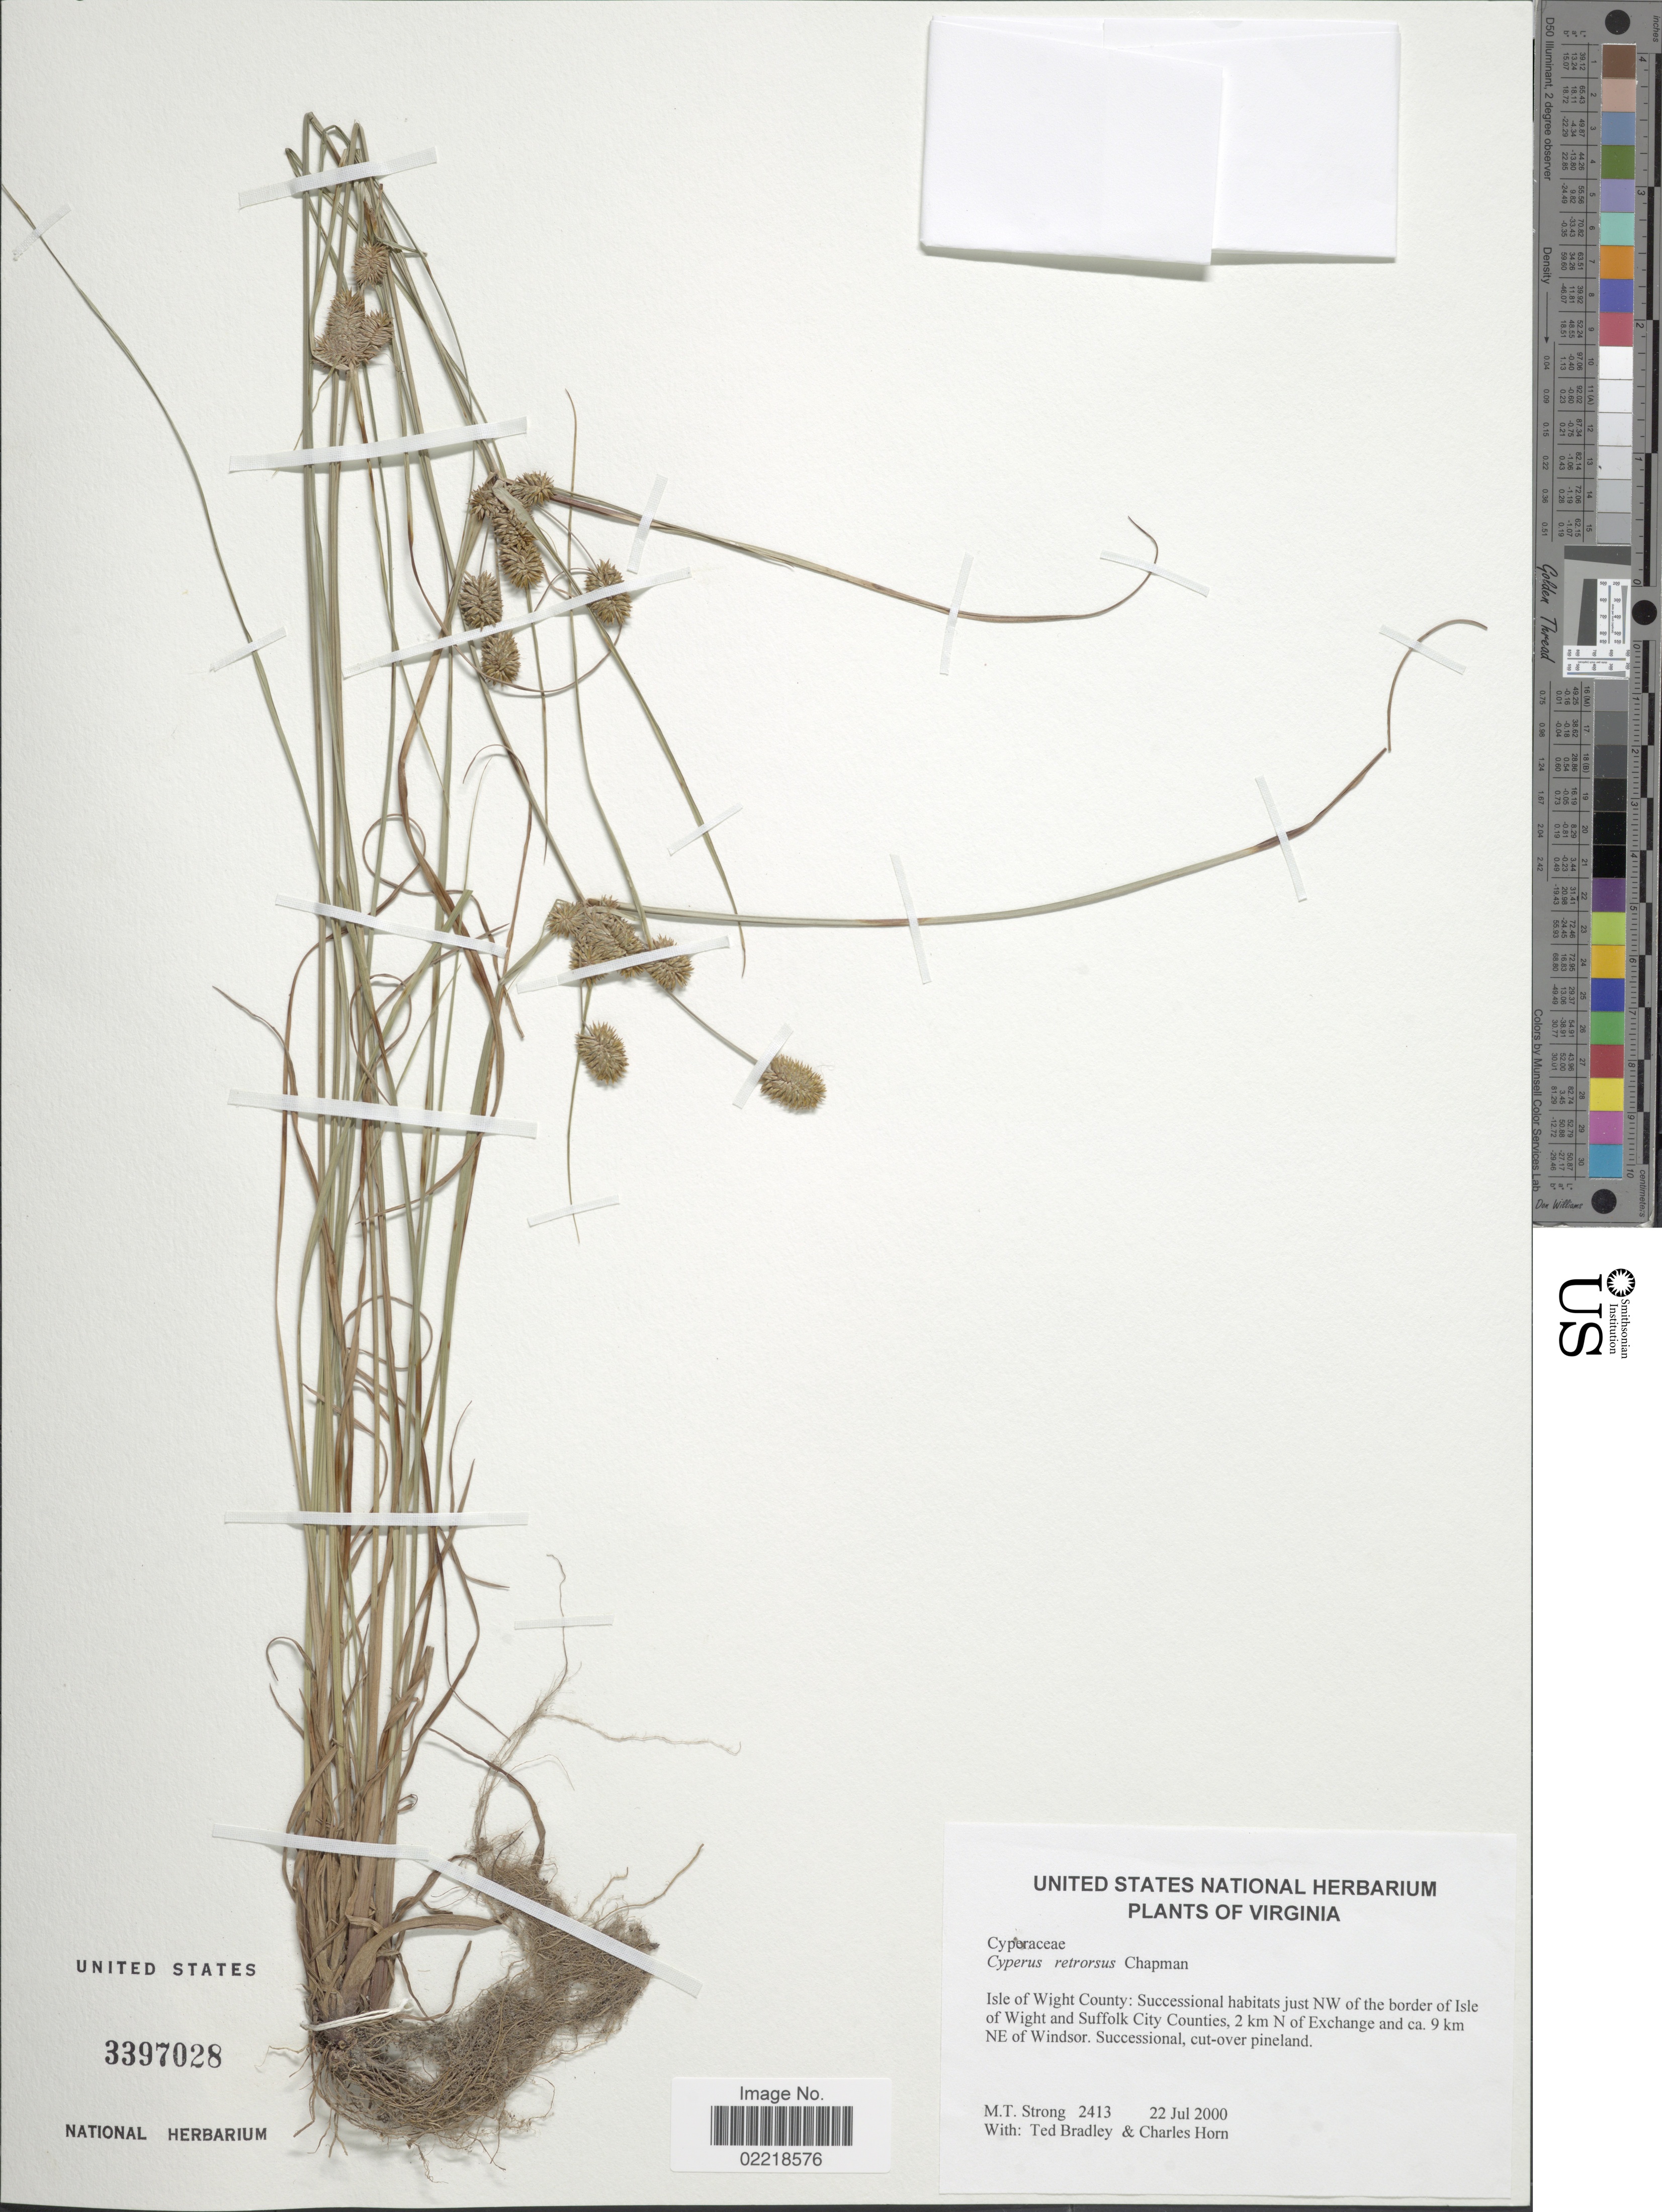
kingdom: Plantae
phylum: Tracheophyta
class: Liliopsida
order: Poales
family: Cyperaceae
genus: Cyperus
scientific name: Cyperus retrorsus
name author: Chapm.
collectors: M. T. Strong, T. Bradley & C. Horn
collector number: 2413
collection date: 2000-07-22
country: United States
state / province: Virginia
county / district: Isle of Wight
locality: Isle of Wight County: just NW of the border of Isle of Wight and Suffolk City Counties, 2 km N of Exchange and ca. 9 km NE of Windsor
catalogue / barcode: US 3397028